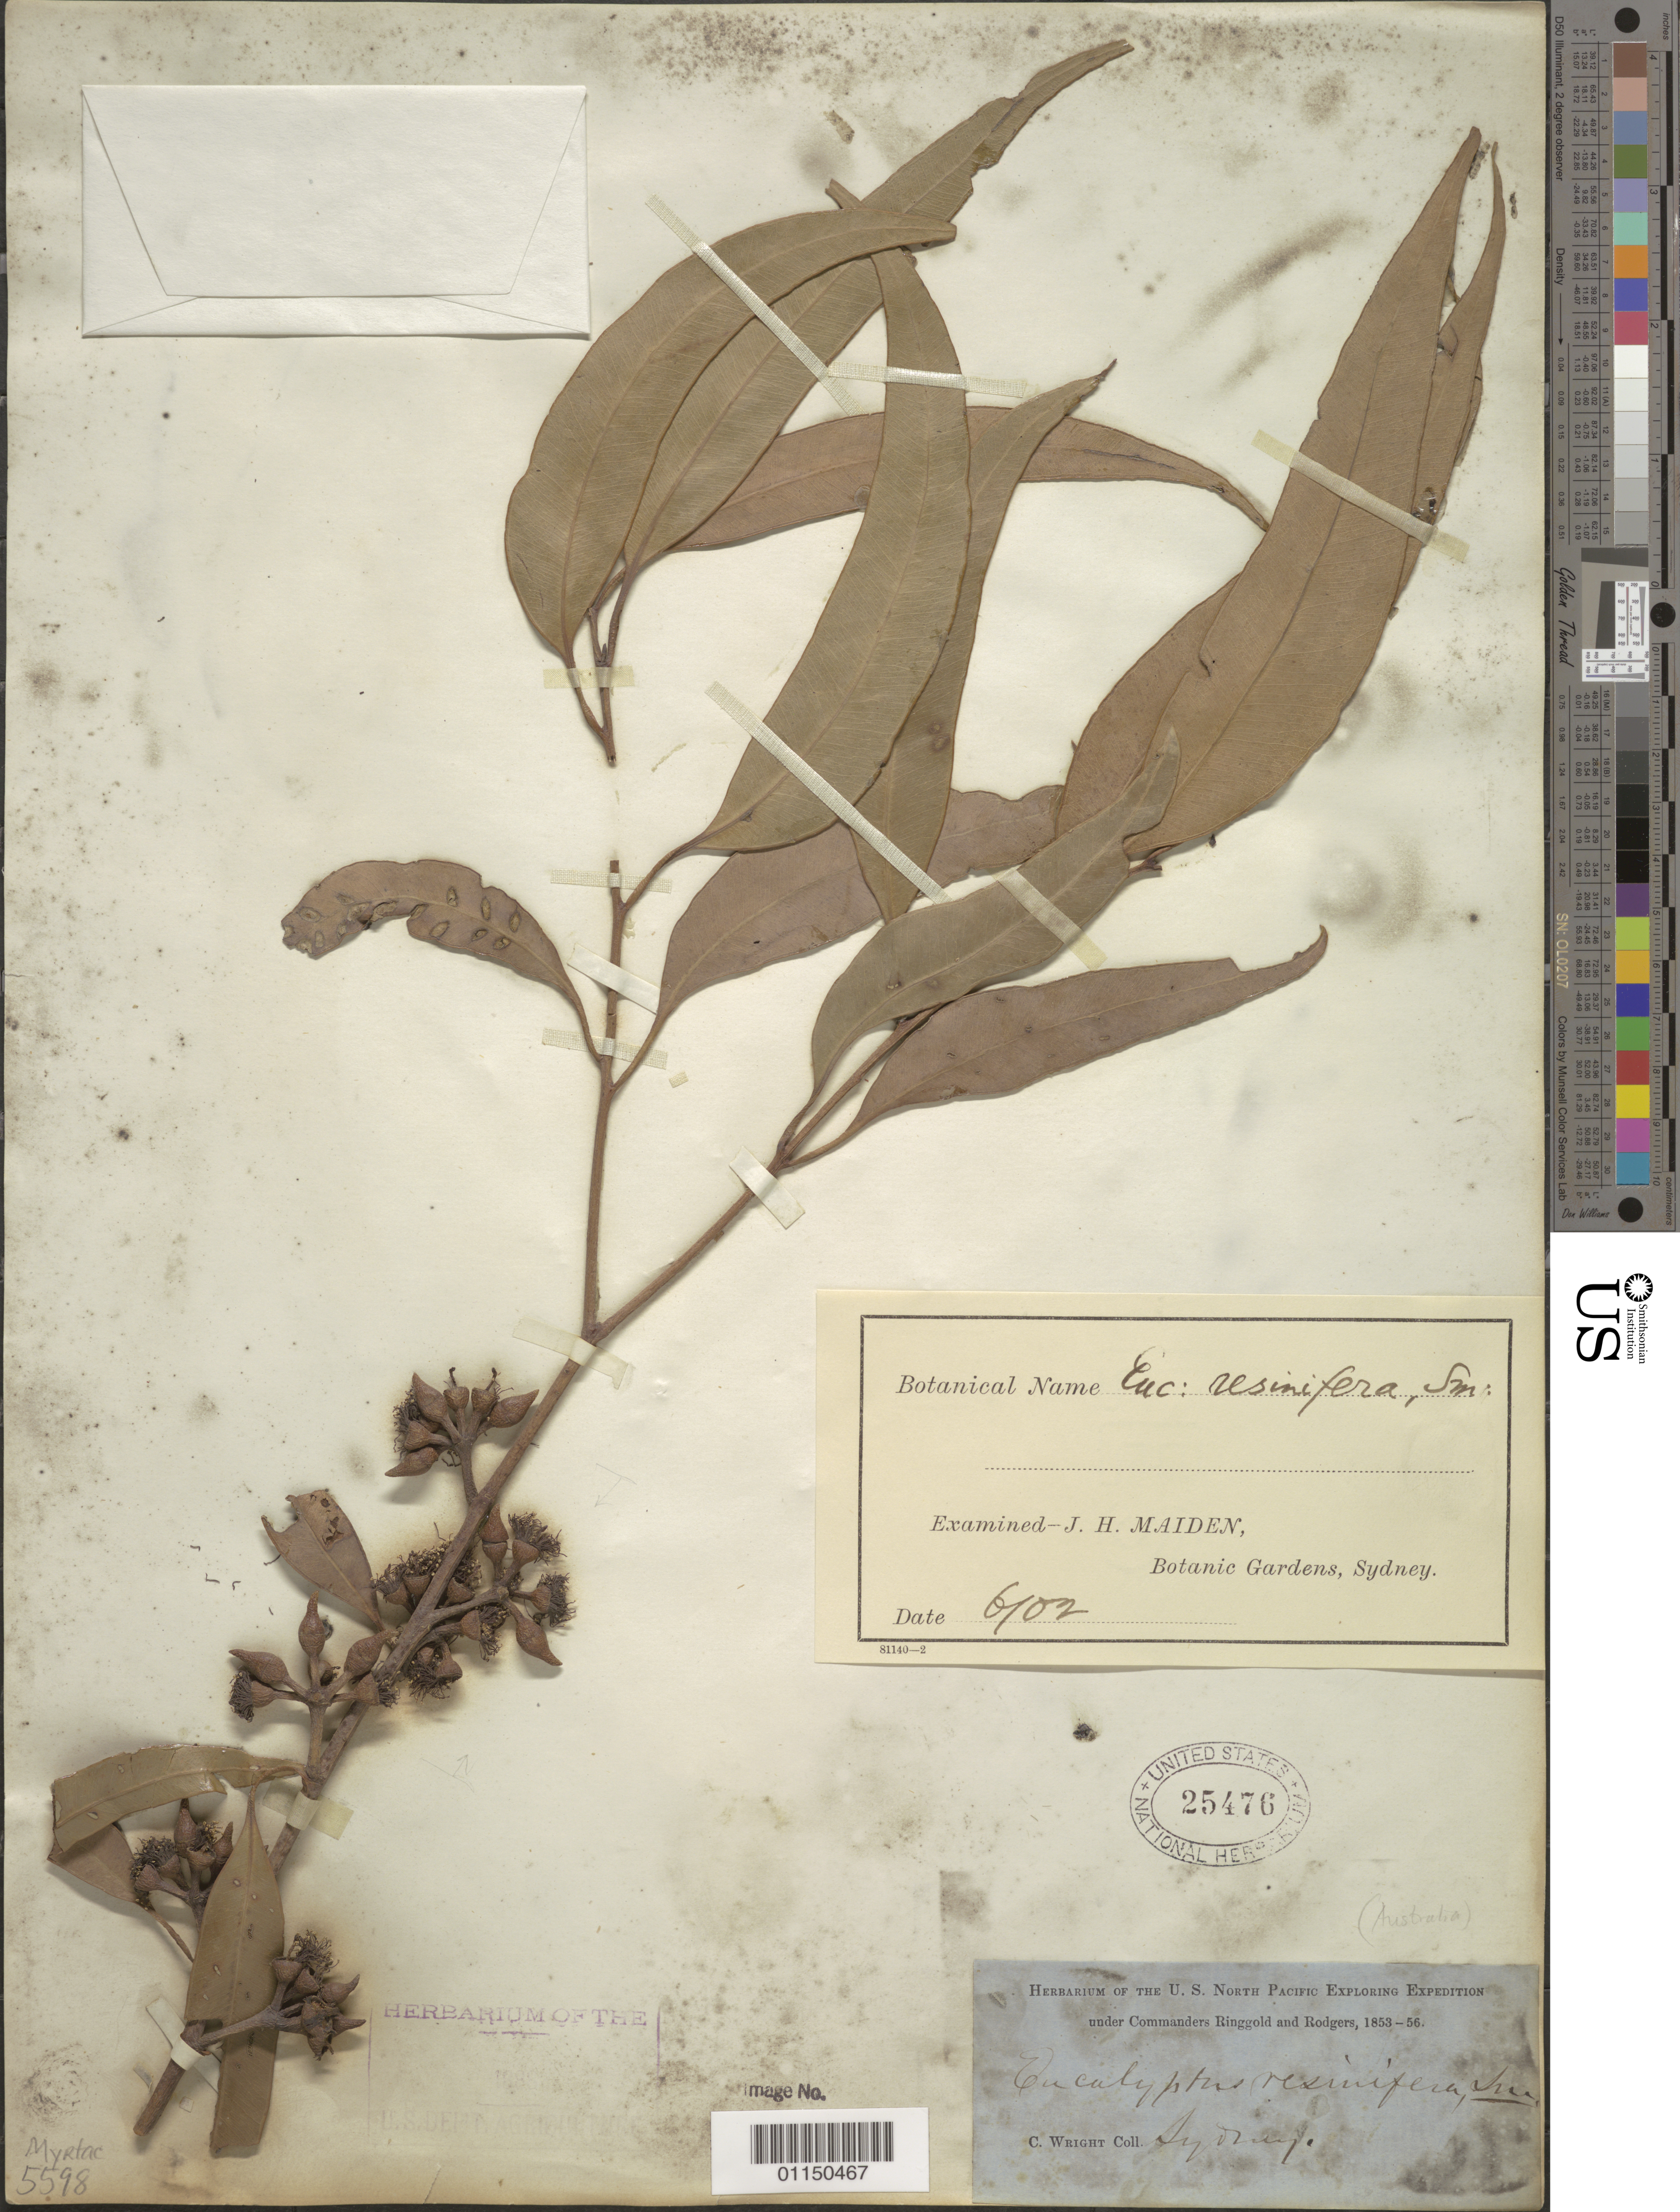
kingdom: Plantae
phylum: Tracheophyta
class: Magnoliopsida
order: Myrtales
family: Myrtaceae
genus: Eucalyptus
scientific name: Eucalyptus resinifera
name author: J. White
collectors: C. Wright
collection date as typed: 1853 to -- -- 1856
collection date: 1853/1856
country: Australia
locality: Sydney.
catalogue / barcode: US 25476